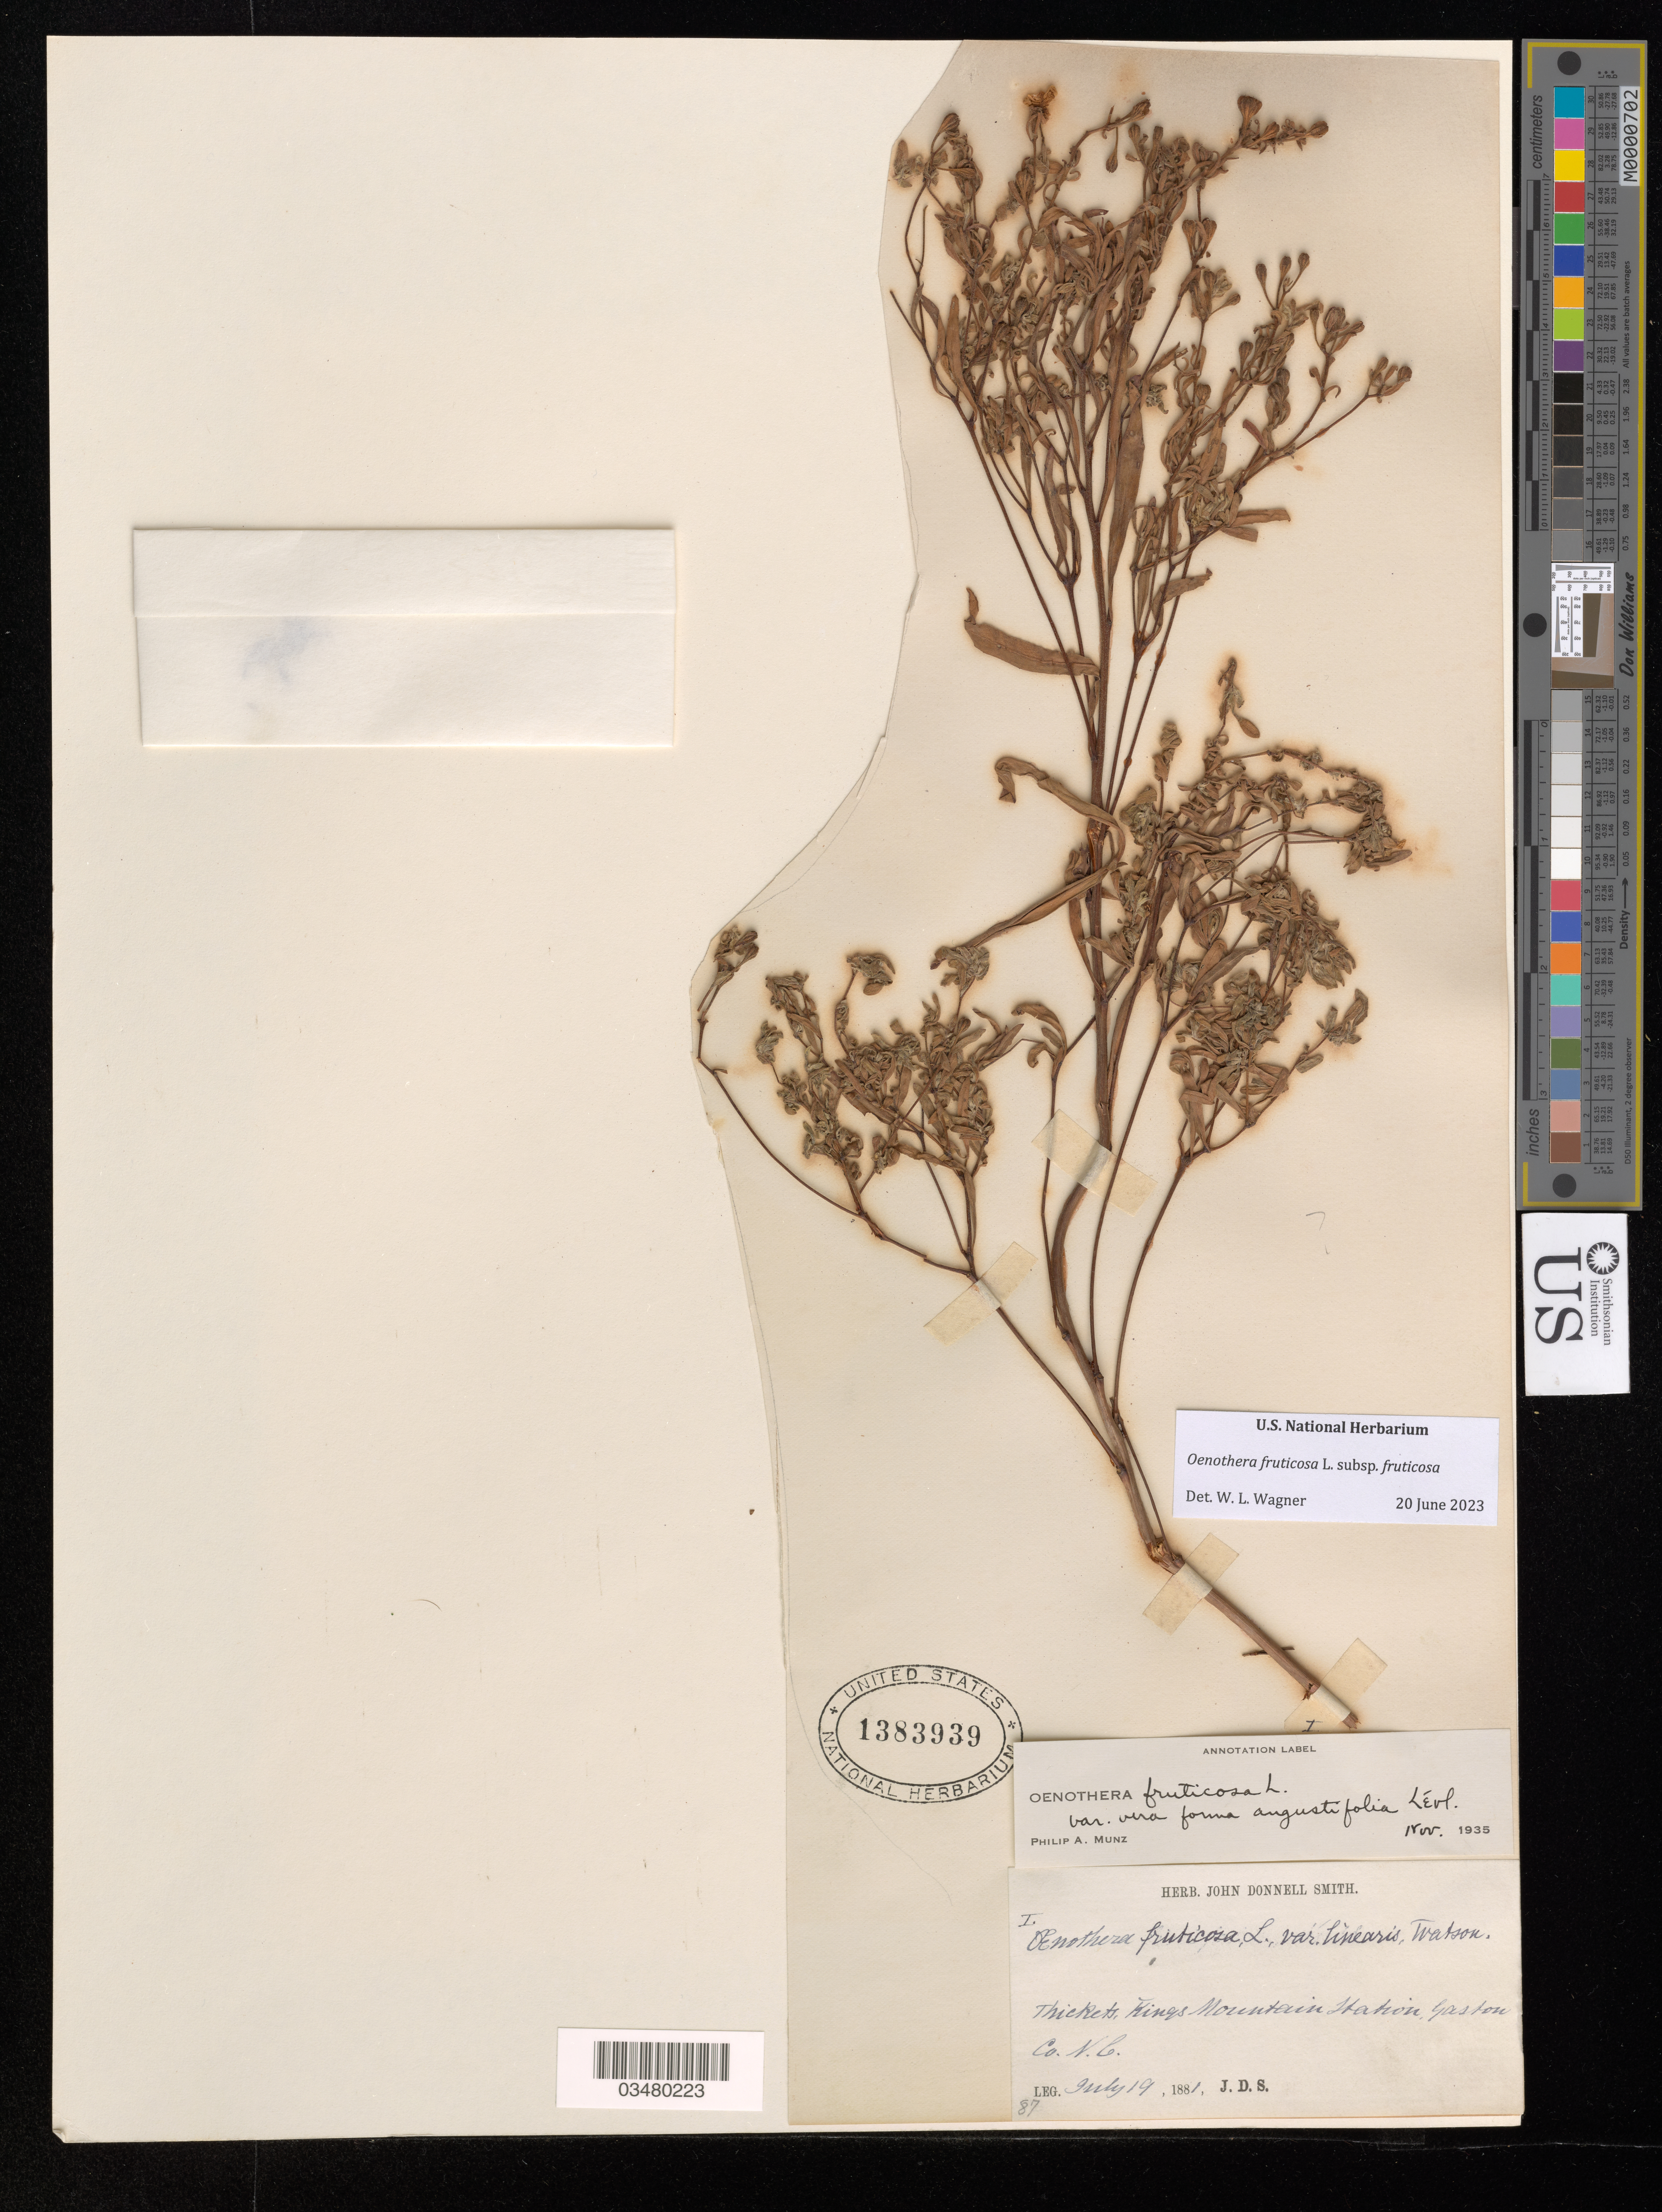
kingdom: Plantae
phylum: Tracheophyta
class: Magnoliopsida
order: Myrtales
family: Onagraceae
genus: Oenothera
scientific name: Oenothera fruticosa subsp. fruticosa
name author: L.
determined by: Wagner, W. L., (BOT), Smithsonian Institution - National Museum of Natural History (UNITED STATES)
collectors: J. Donnell Smith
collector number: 87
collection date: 1881-07-19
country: United States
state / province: North Carolina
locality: Thickets, King's Mountain Station, Gaston Co.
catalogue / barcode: US 1383939